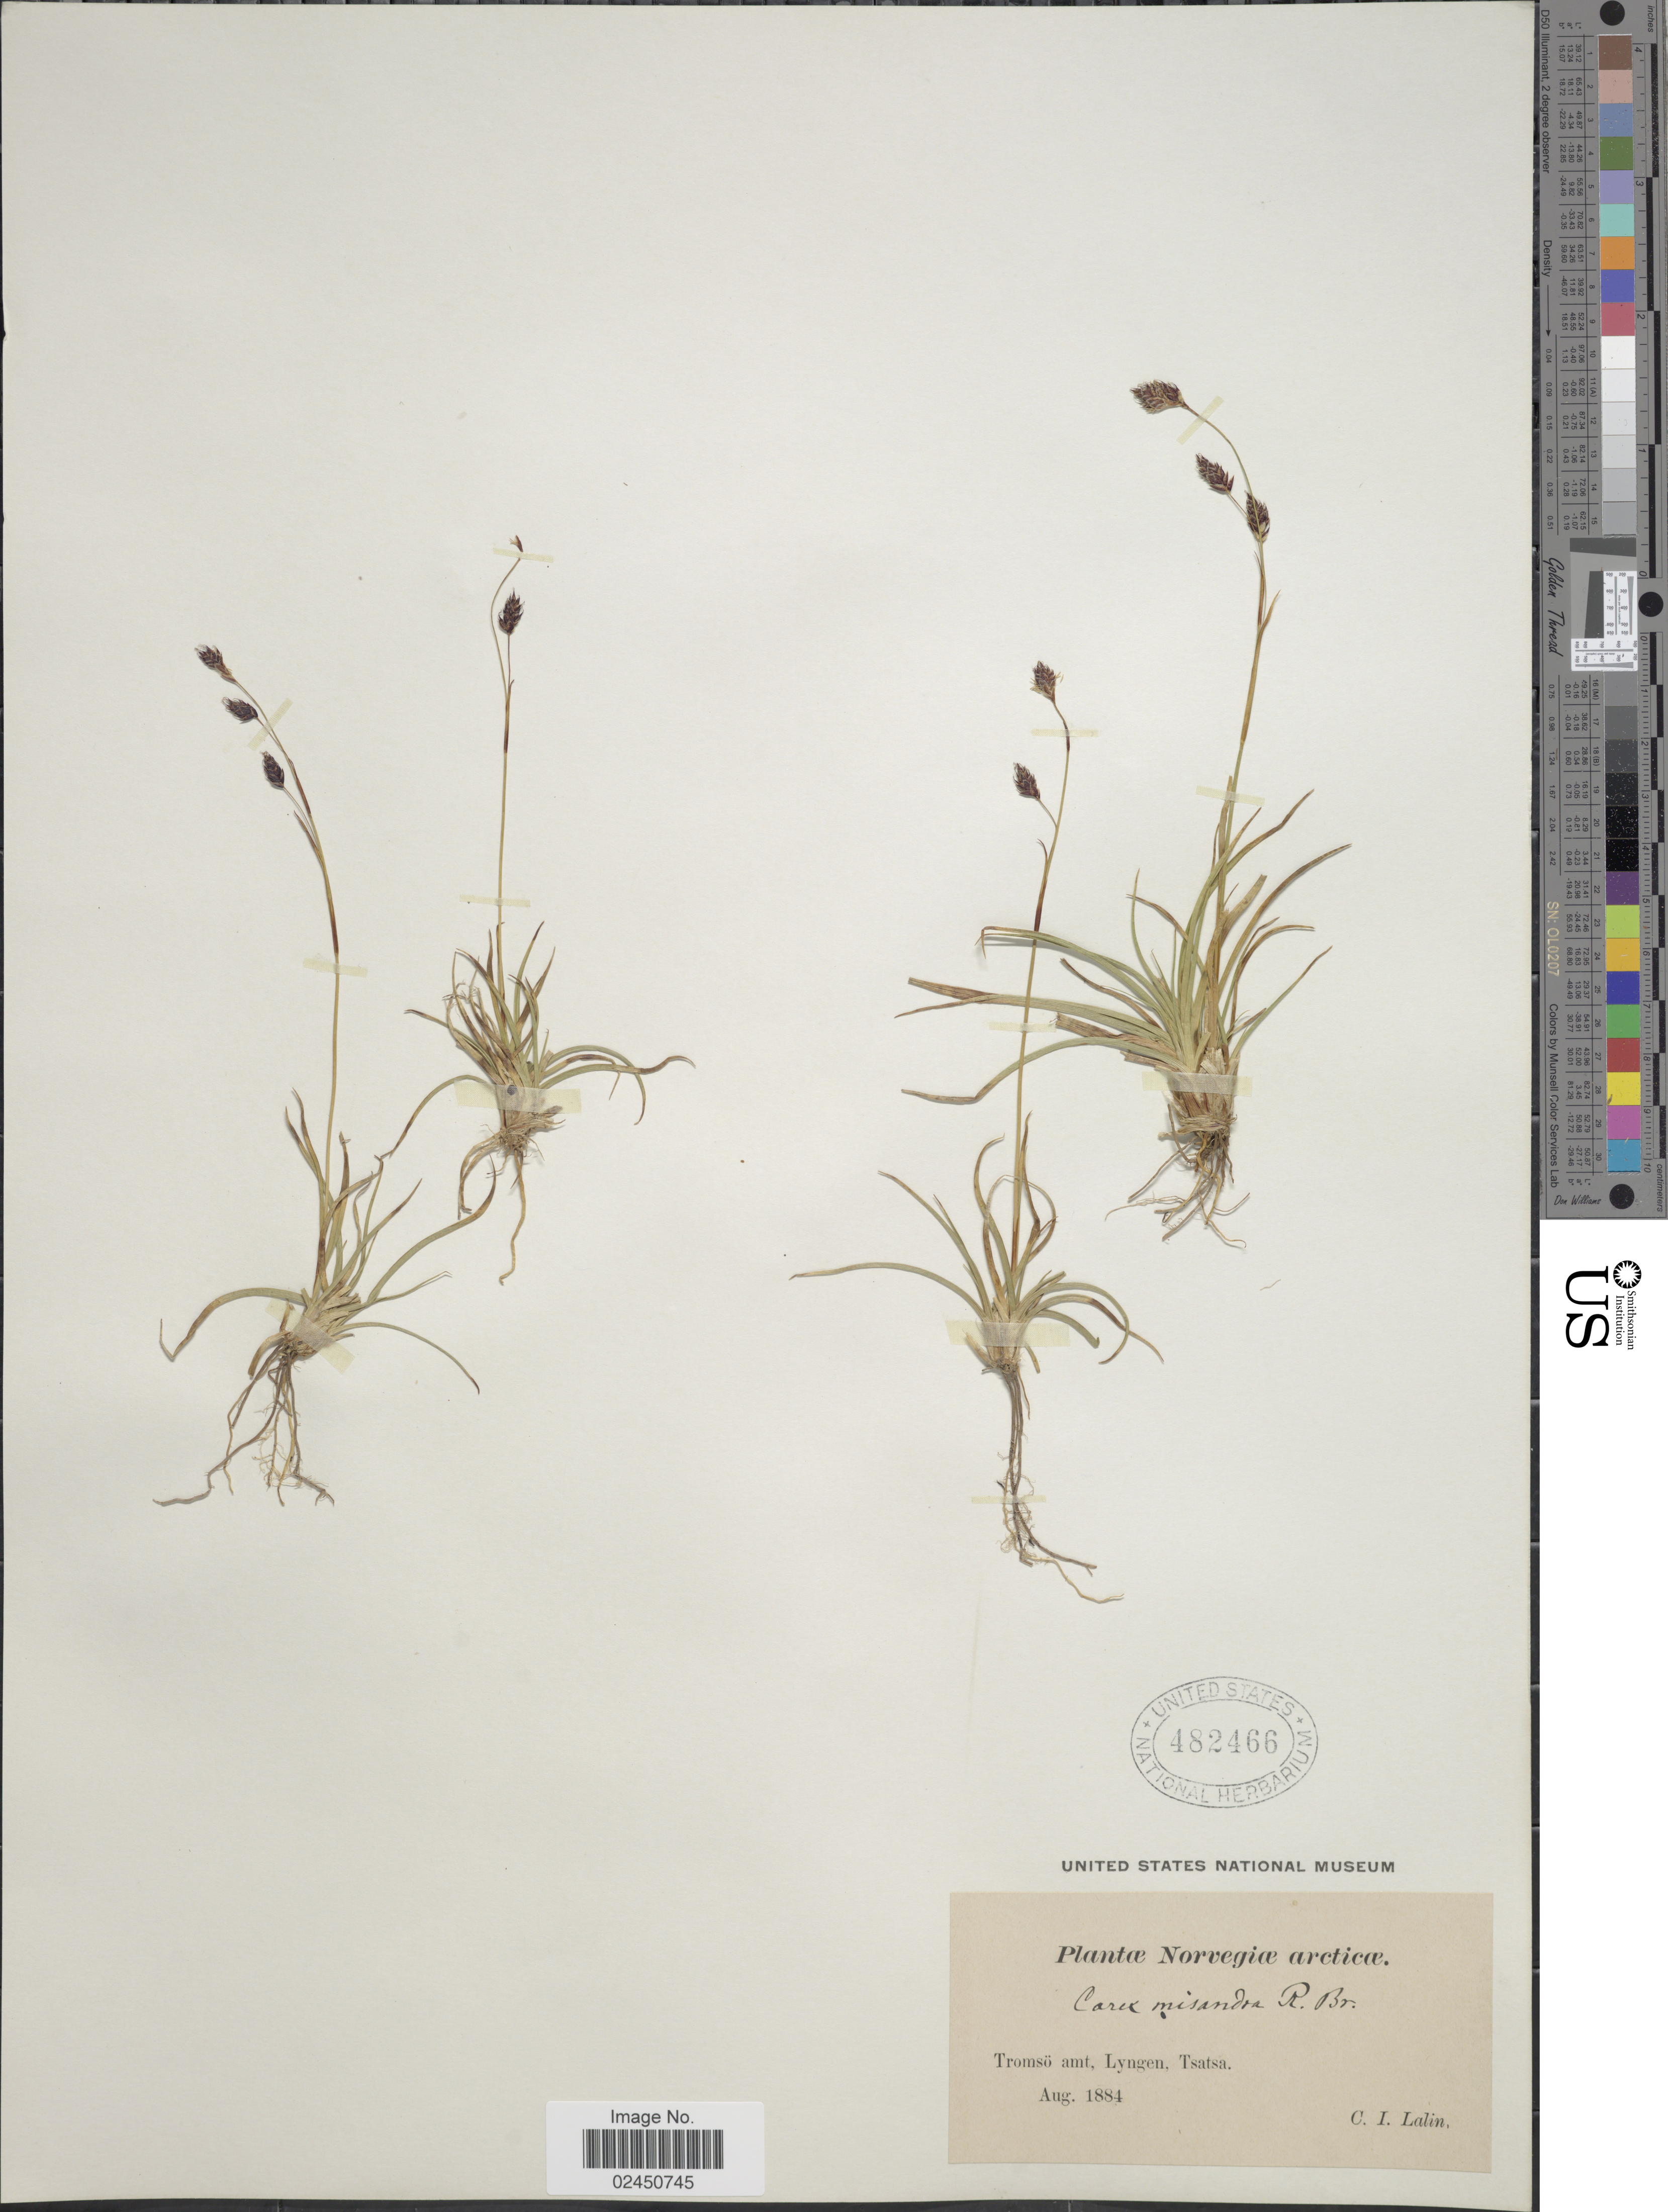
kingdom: Plantae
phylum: Tracheophyta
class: Liliopsida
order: Poales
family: Cyperaceae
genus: Carex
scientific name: Carex fuliginosa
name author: Schkuhr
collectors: C. Lalin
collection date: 1884-08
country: Norway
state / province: Troms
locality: Norvegiae arcticae, Tromso amt, Lyngen, Tsatsa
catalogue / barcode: US 482466